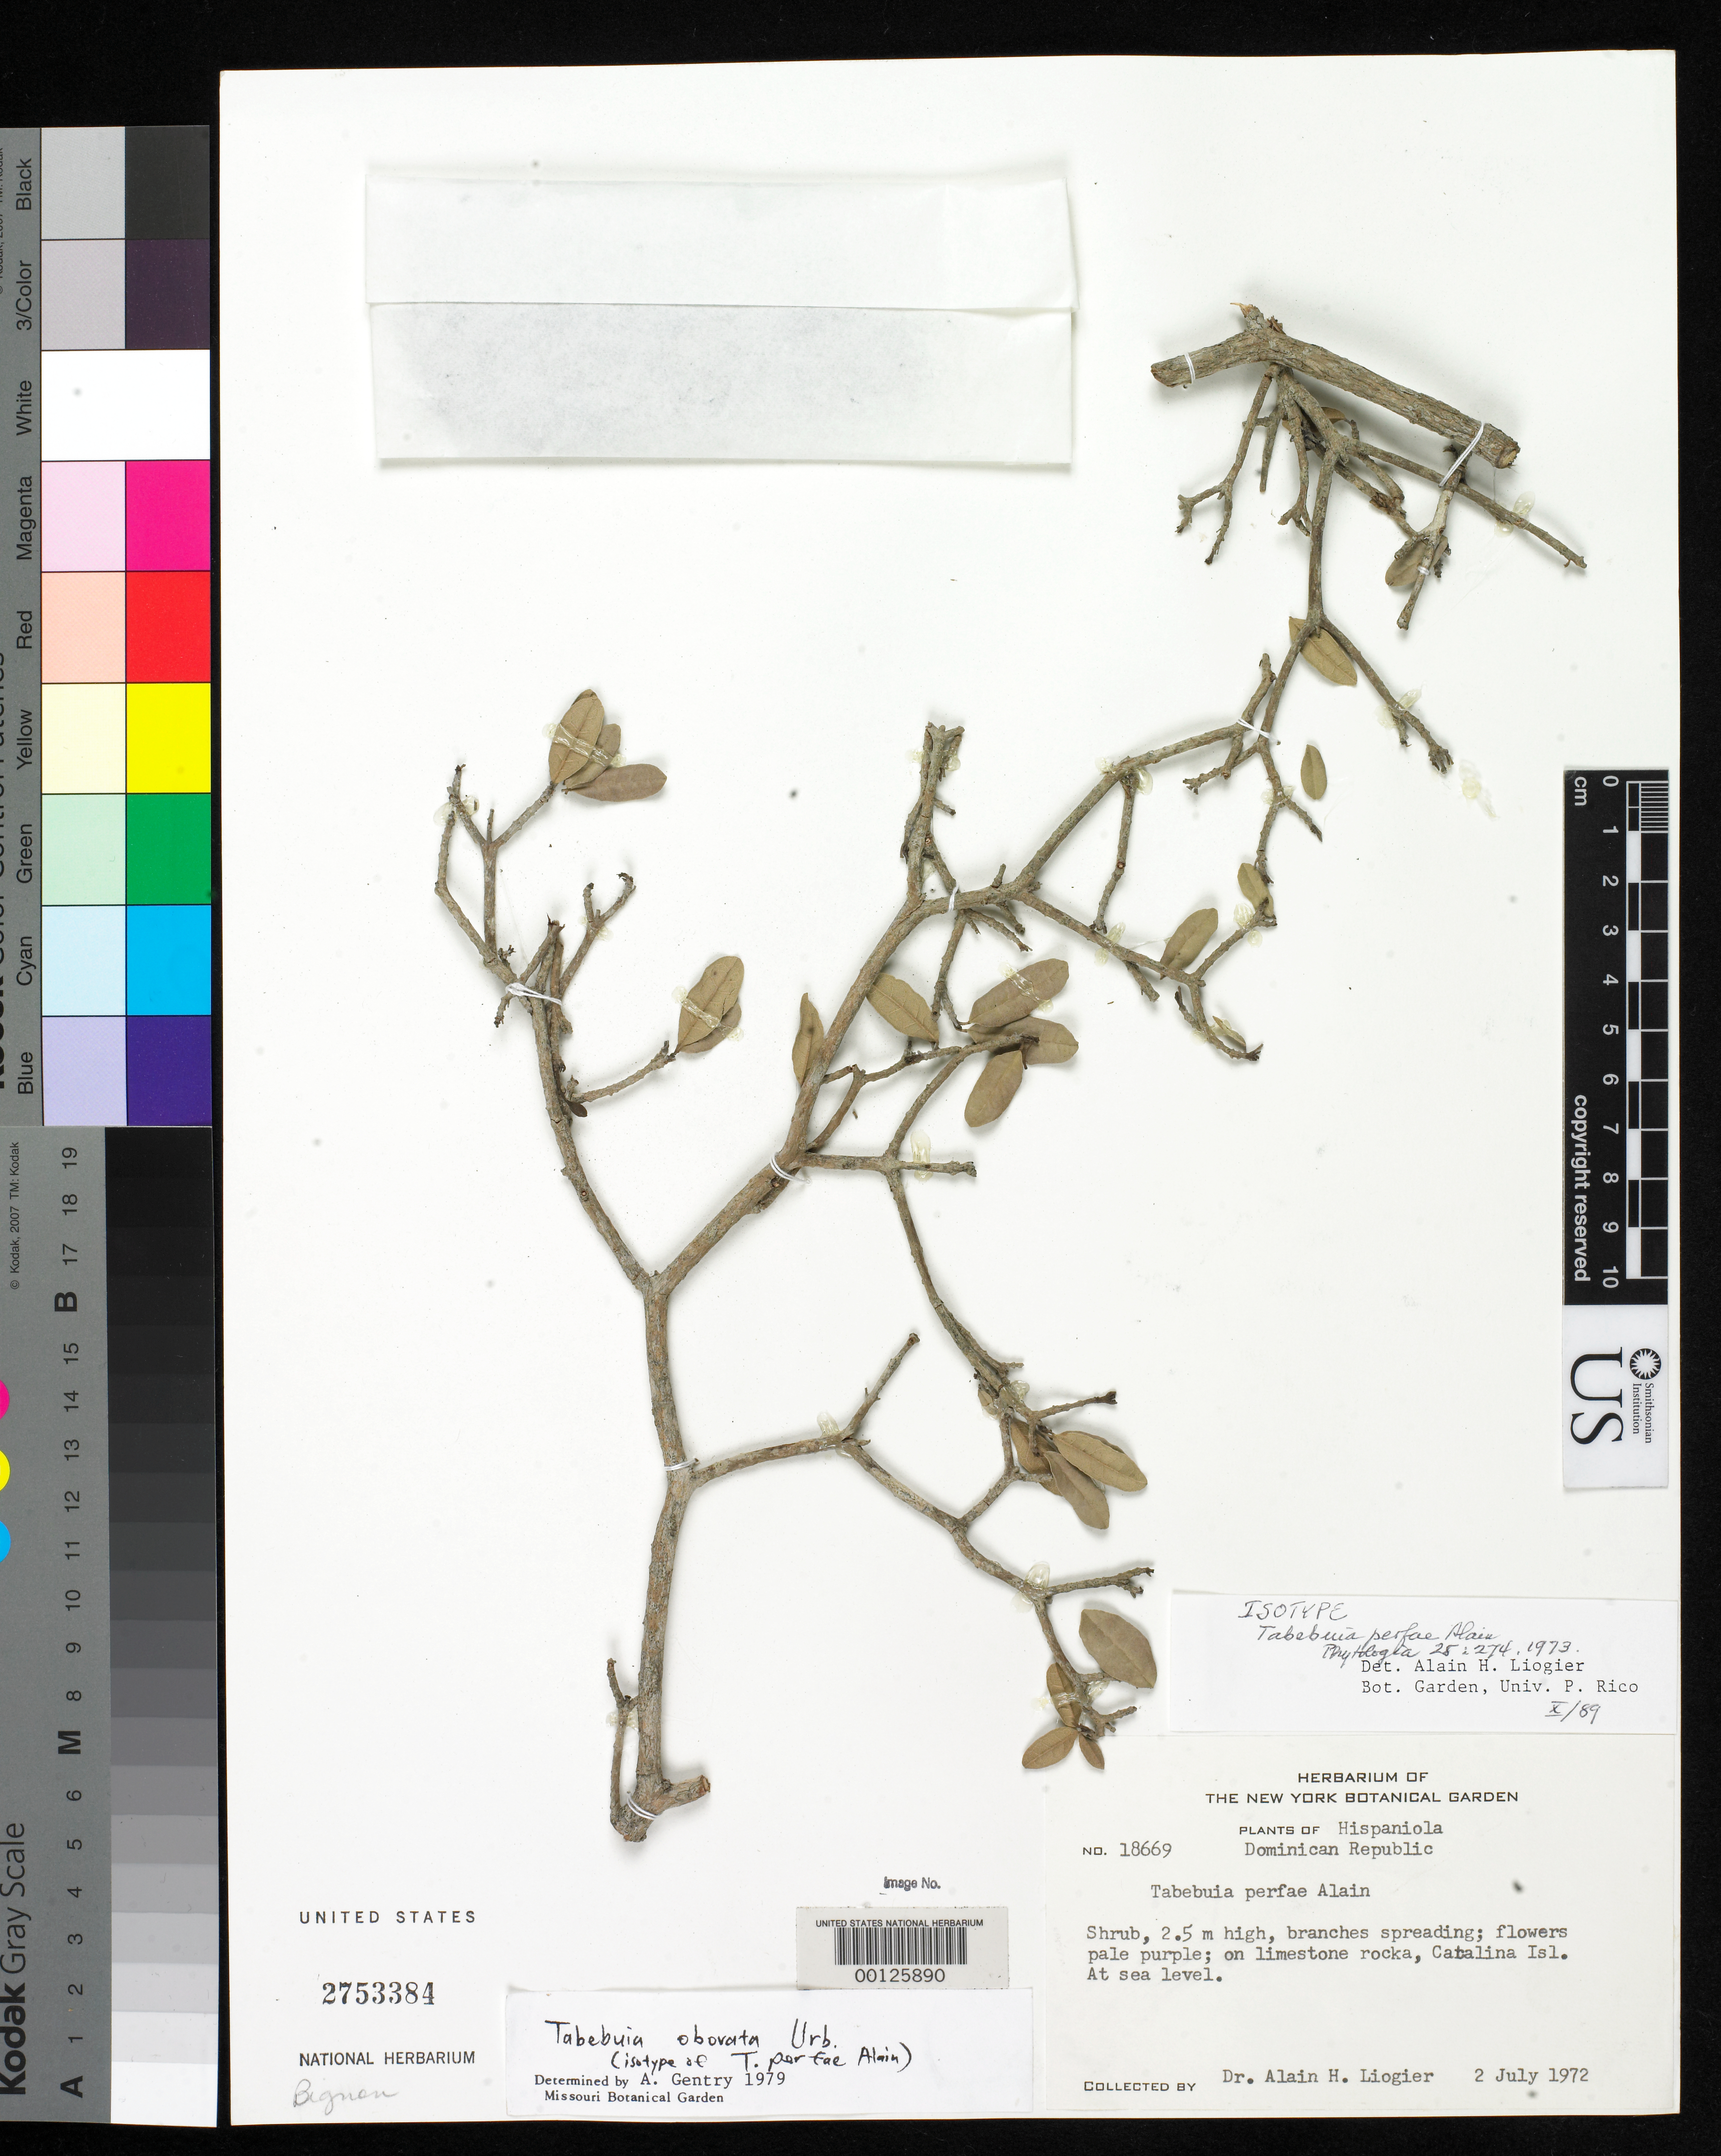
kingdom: Plantae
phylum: Tracheophyta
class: Magnoliopsida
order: Lamiales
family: Bignoniaceae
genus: Tabebuia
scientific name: Tabebuia perfae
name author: Alain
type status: Isotype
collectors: A. H. Liogier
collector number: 18669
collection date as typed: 02 Jul 1972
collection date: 1972-07-02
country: Dominican Republic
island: Catalina Island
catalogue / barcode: US 2753384